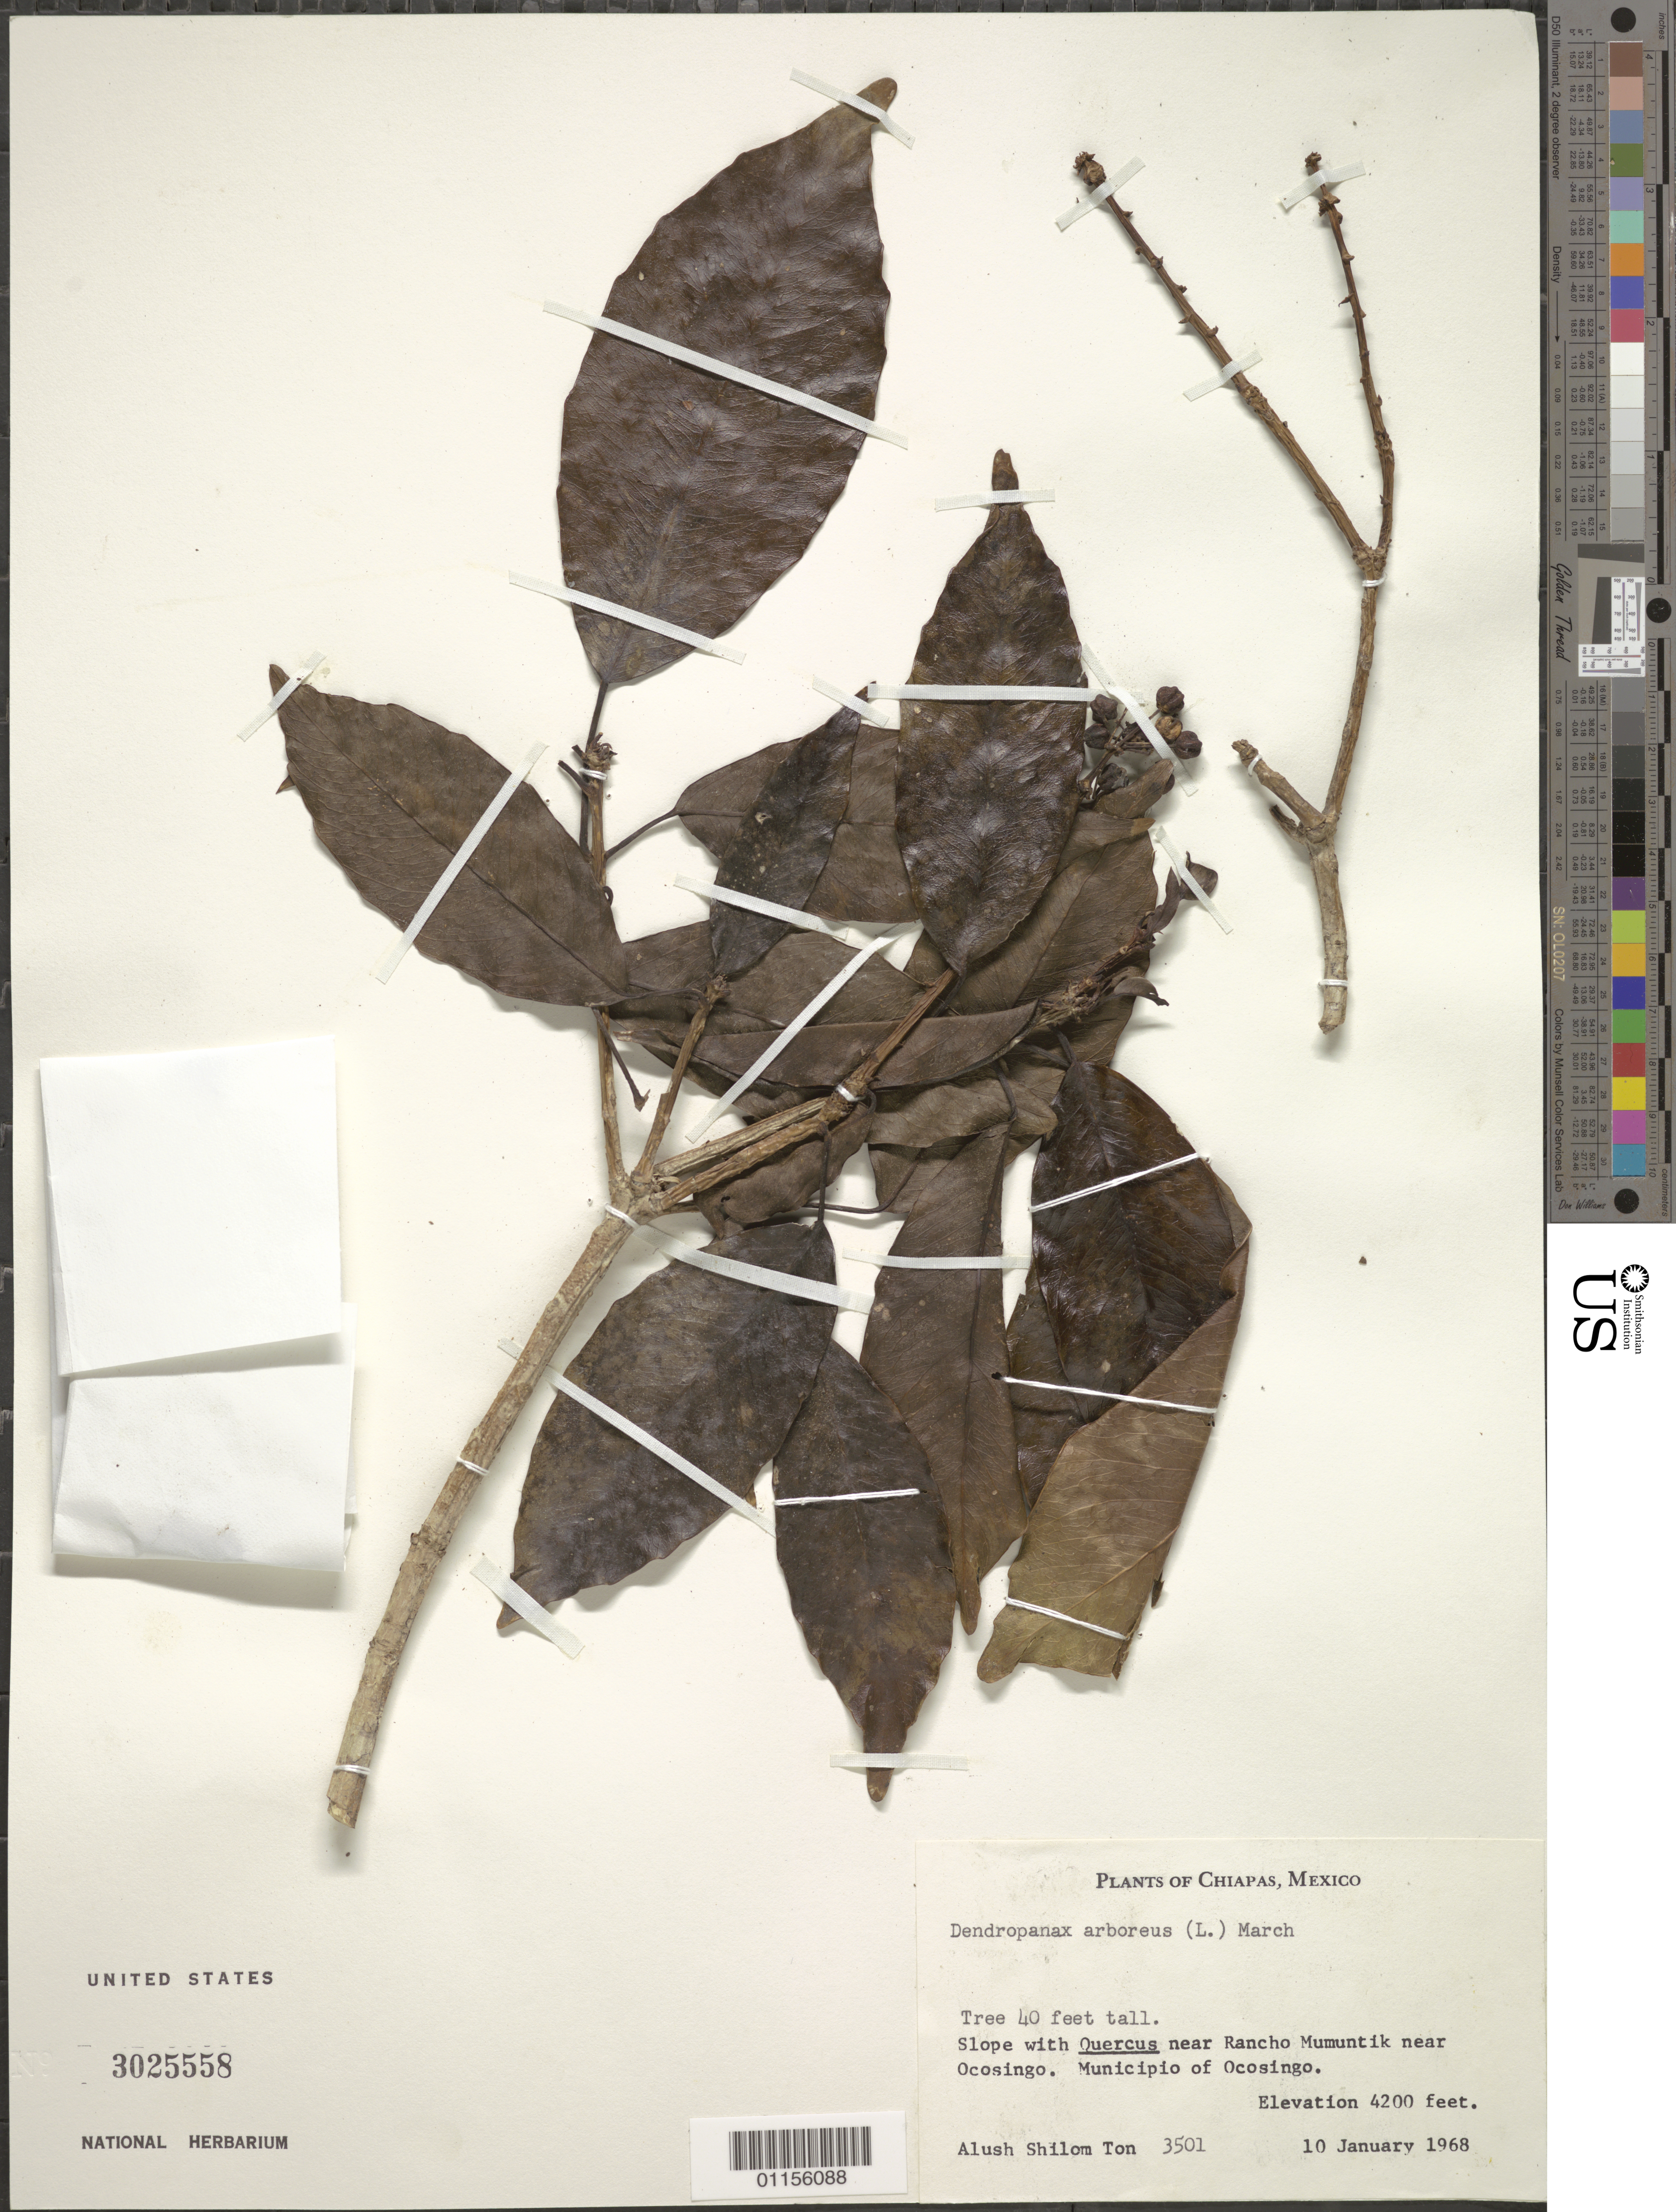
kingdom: Plantae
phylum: Tracheophyta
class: Magnoliopsida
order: Apiales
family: Araliaceae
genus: Dendropanax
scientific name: Dendropanax arboreus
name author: (L.) Decne. & Planch.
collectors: A. S. Ton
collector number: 3501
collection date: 1968-07-10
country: Mexico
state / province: Chiapas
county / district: Ococingo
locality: Near Rancho Mumuntik near Ocosingo.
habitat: Tree. Slope with Quercus.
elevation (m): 1280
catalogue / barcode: US 3025558